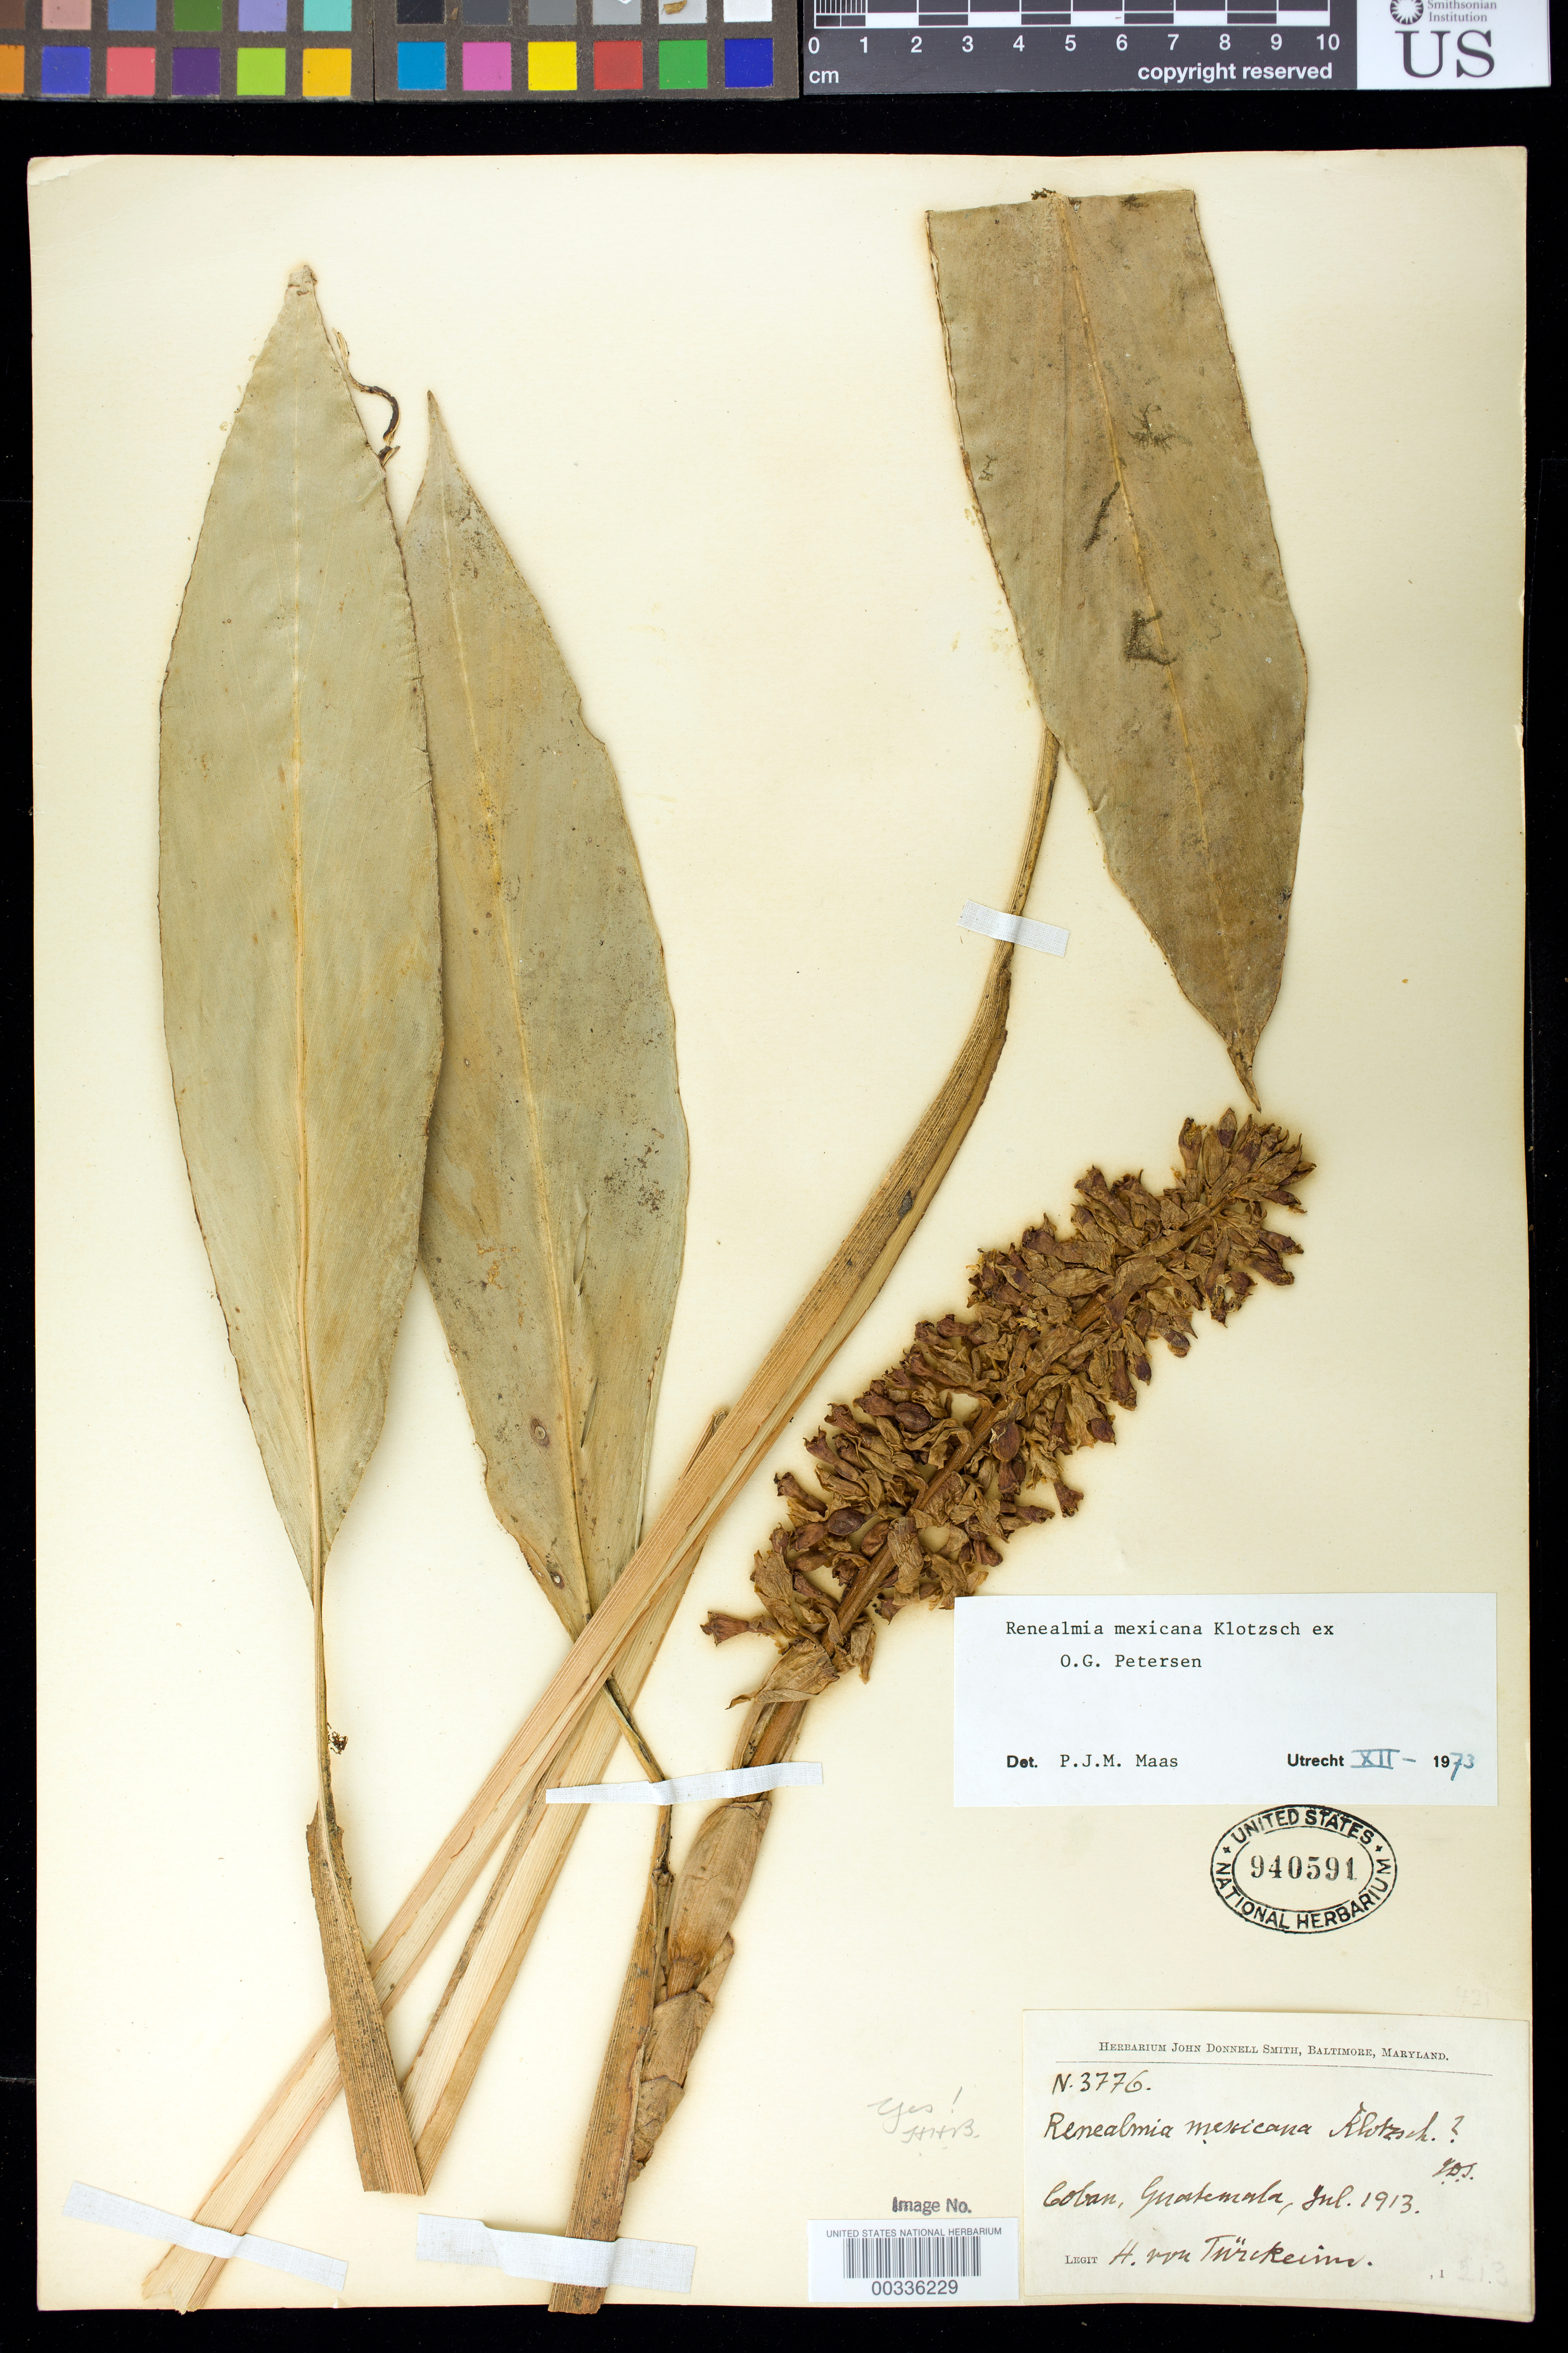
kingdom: Plantae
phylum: Tracheophyta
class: Liliopsida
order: Zingiberales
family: Zingiberaceae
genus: Renealmia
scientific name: Renealmia mexicana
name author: Klotzsch ex Petersen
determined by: Maas, Paul J. M.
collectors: H. von Türckheim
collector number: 3776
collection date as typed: Jul 1913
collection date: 1913-07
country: Guatemala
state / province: Alta Verapaz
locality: Cobán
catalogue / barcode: US 940591